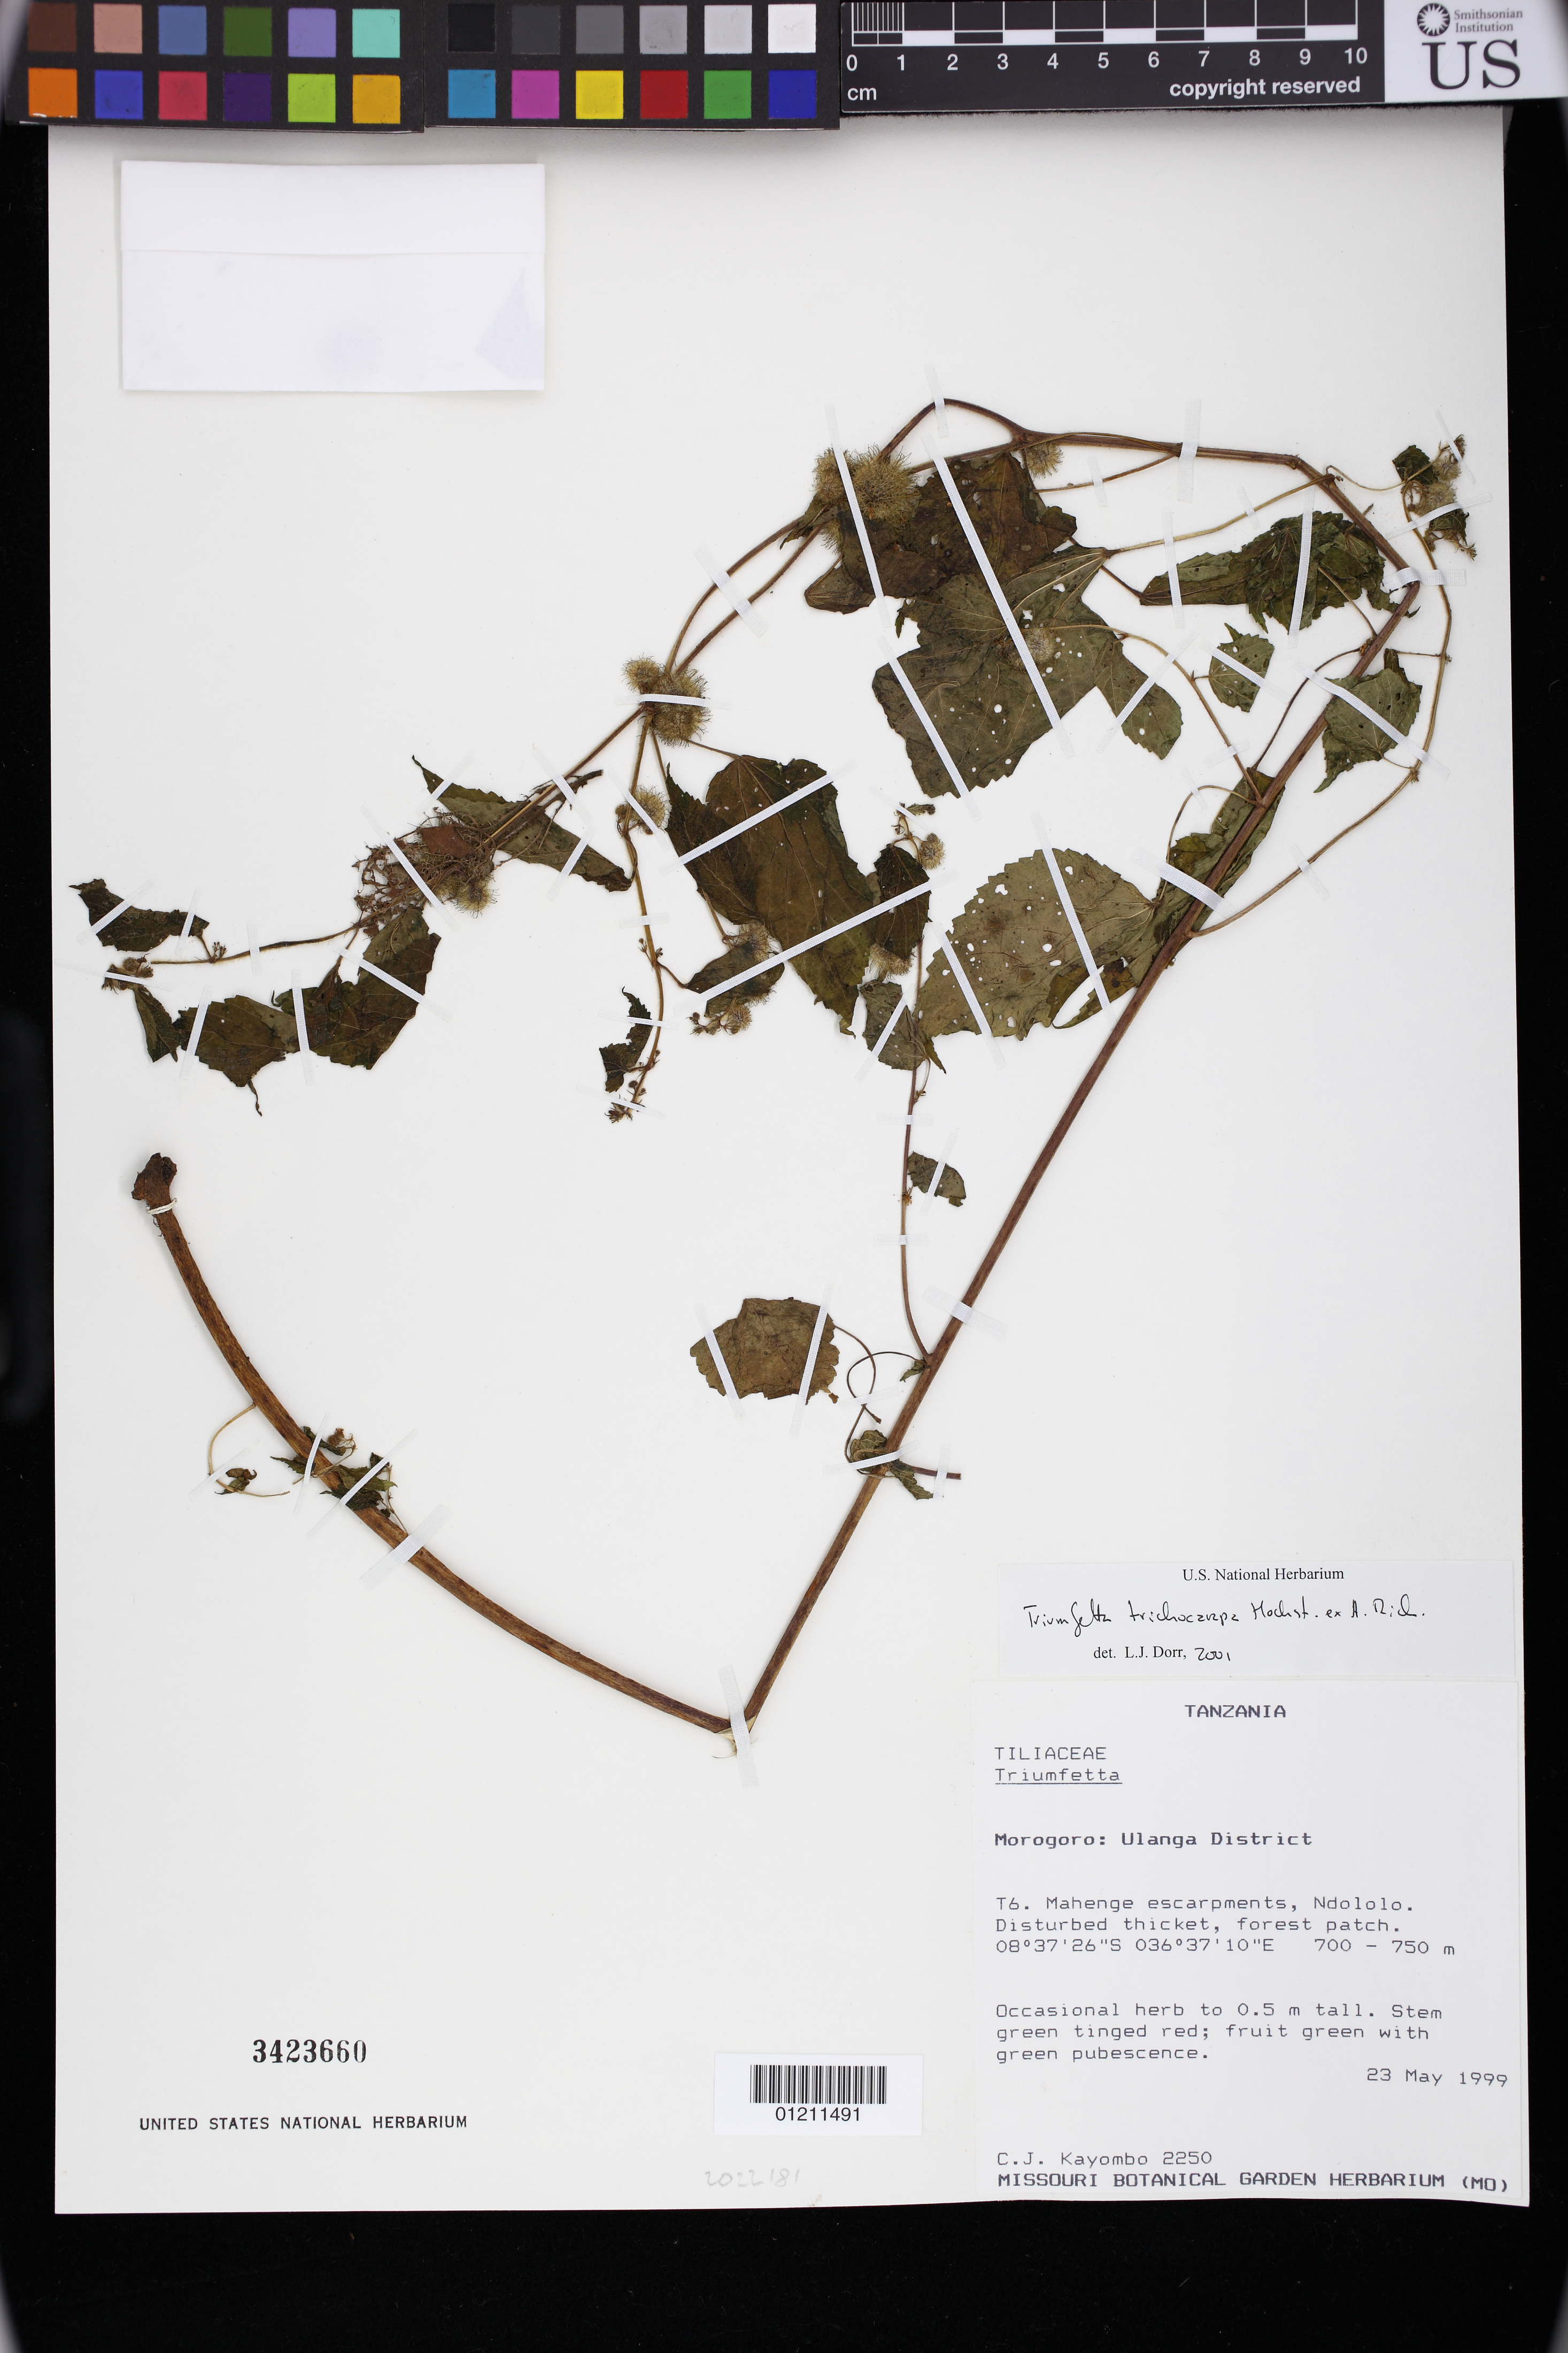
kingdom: Plantae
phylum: Tracheophyta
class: Magnoliopsida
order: Malvales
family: Malvaceae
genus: Triumfetta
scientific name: Triumfetta trichocarpa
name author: Sond.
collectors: C. J. Kayombo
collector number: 2250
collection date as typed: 23 May 1999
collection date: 1999-05-23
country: Tanzania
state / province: Morogoro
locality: Morogoro: Ulanga District. T6. Mahenge escarpments, Ndololo. Disturbed thicket, forest patch.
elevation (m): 700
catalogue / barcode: US 3423660